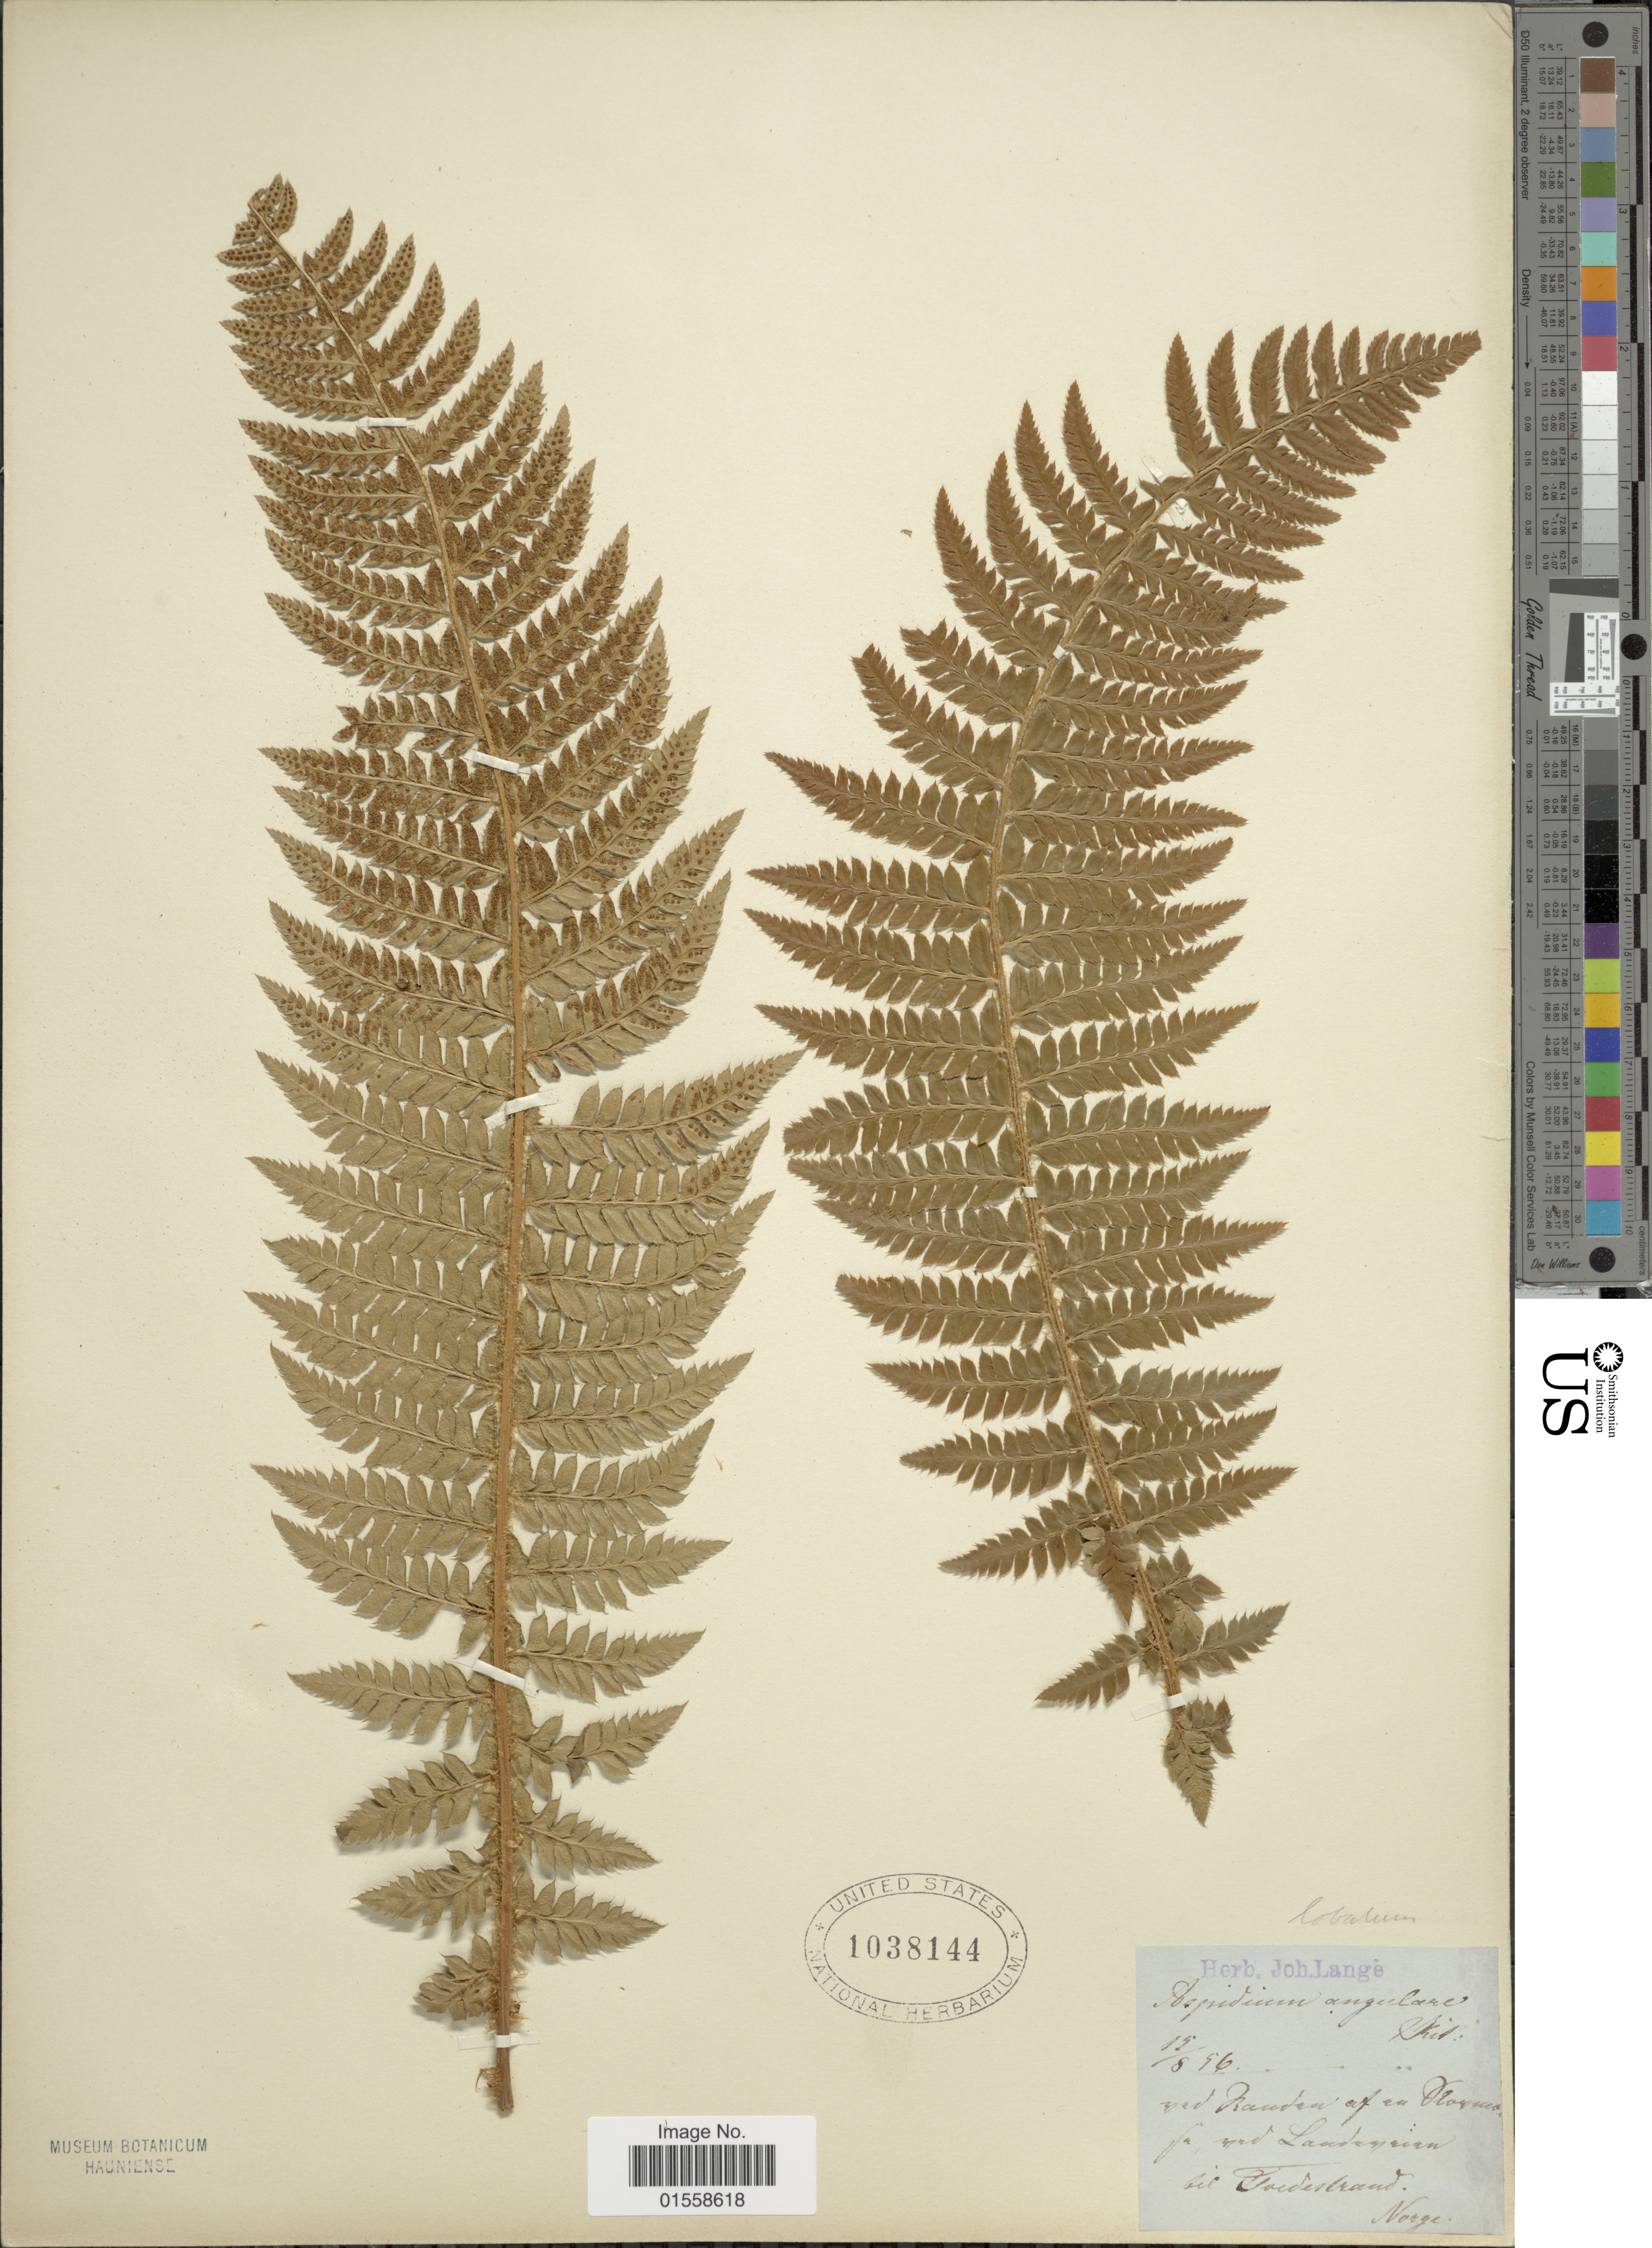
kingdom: Plantae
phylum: Tracheophyta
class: Polypodiopsida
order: Polypodiales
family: Dryopteridaceae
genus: Polystichum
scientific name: Polystichum aculeatum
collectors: ex herb. Joh. Lange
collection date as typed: Transcribed d/m/y: 15/8/56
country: Norway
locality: ved Randen af en Vloq[illegible text] fa , [illegible text]d Land[illegible text] del Fouderstrand, Norge.[interpreted]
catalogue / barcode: US 1038144